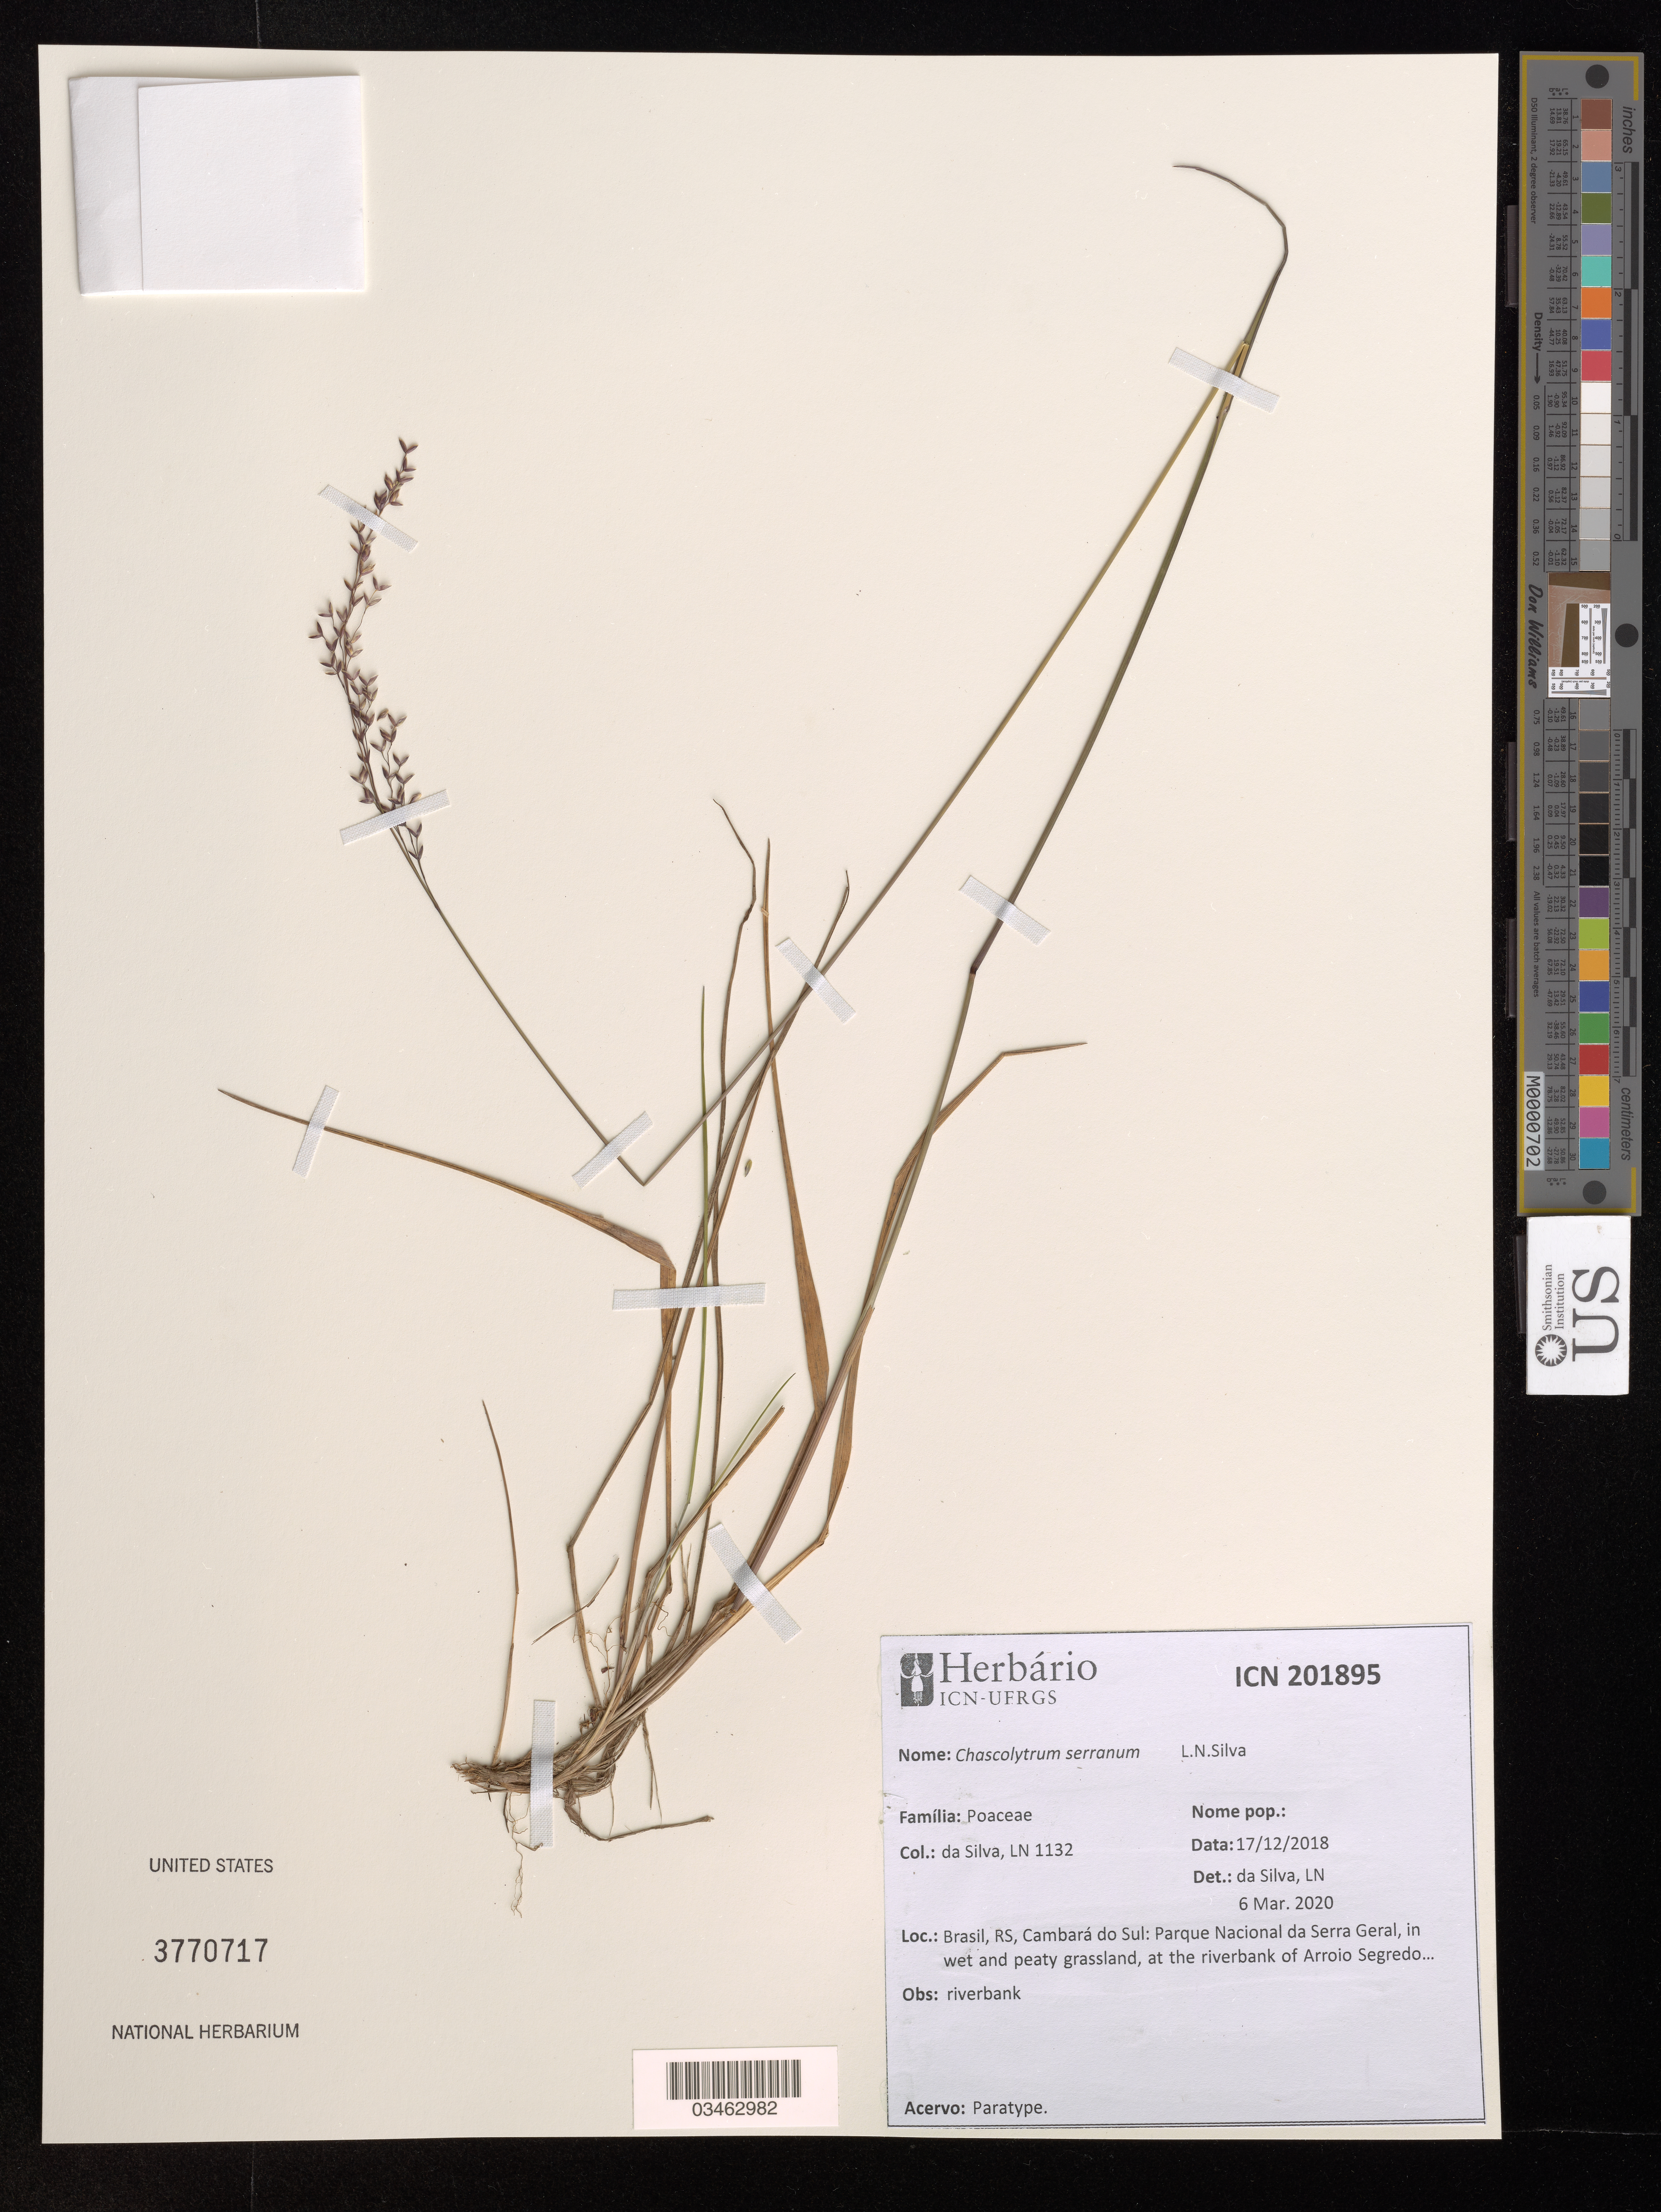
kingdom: Plantae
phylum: Tracheophyta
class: Liliopsida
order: Poales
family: Poaceae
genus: Chascolytrum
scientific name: Chascolytrum serranum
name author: L.N. Silva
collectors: L. da Silva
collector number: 1132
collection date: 2018-12-17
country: Brazil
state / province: Rio Grande do Sul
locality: Cambará do Sul: Parque Nacional da Serra Geral, in wet and peaty grassland, at the riverbank of Arroio Segredo.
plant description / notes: Paratype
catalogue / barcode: US 3770717